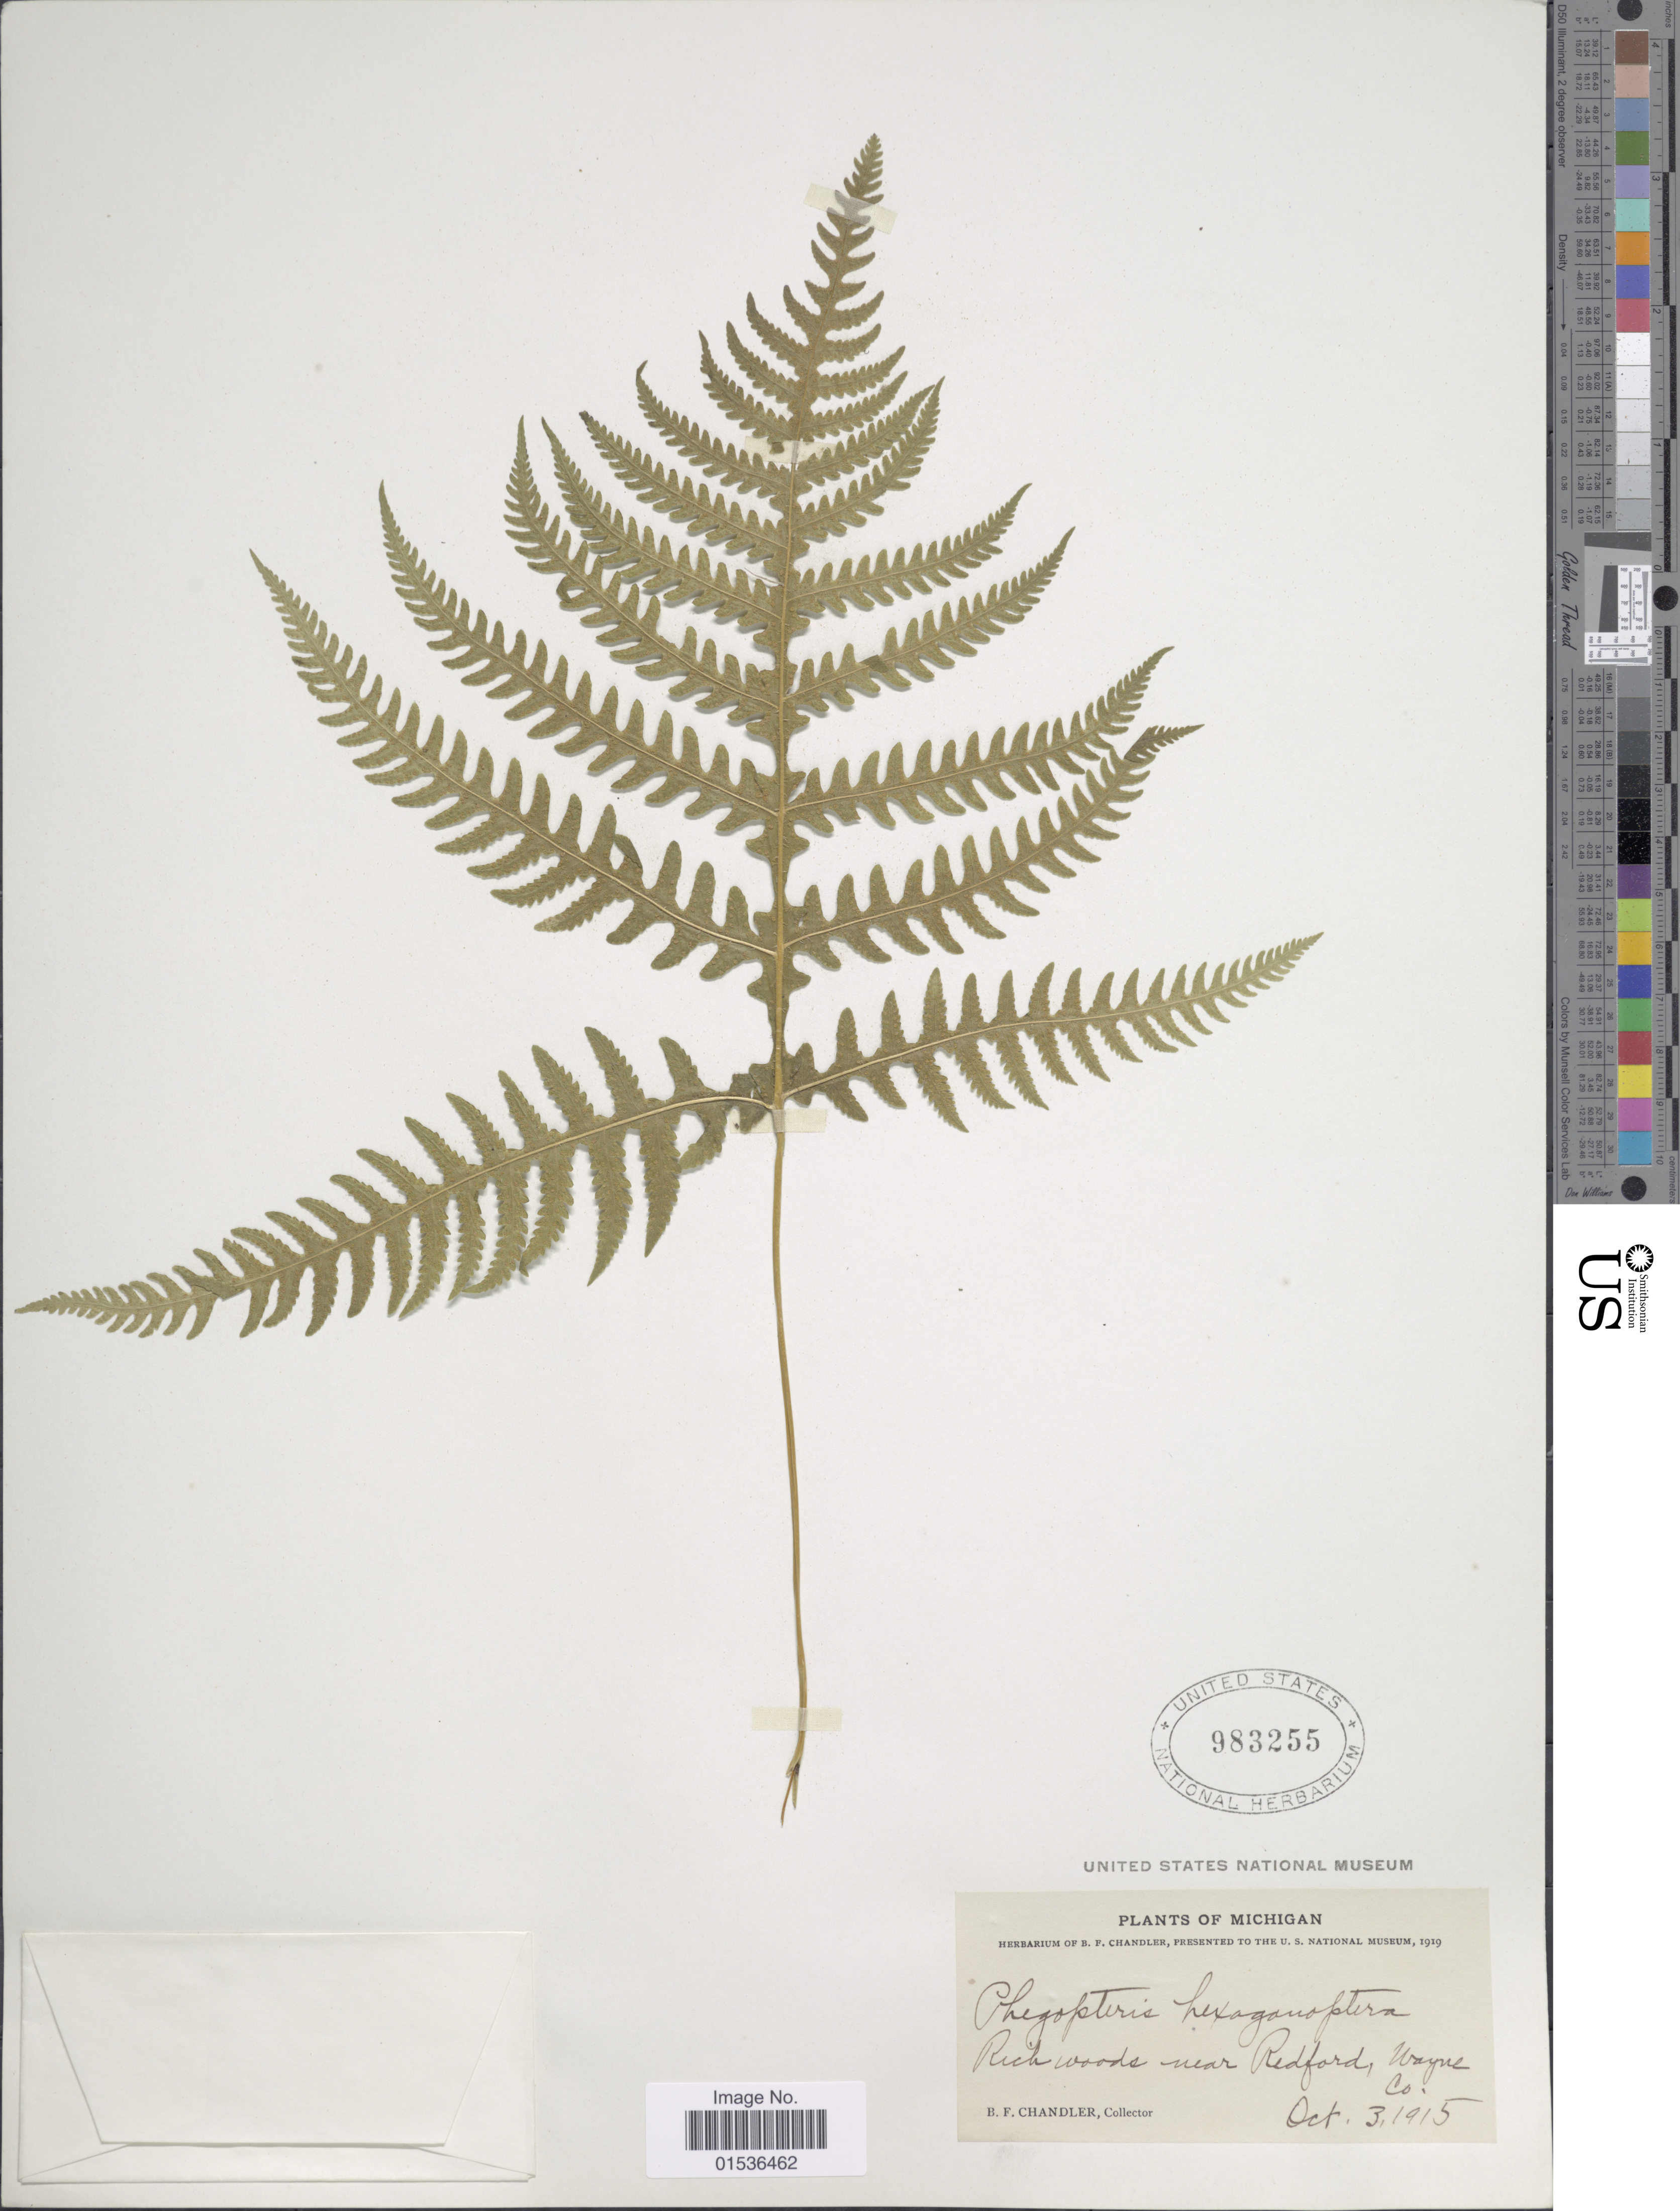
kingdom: Plantae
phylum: Tracheophyta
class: Polypodiopsida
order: Polypodiales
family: Thelypteridaceae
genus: Phegopteris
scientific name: Phegopteris hexagonoptera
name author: (Michx.) Fée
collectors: B. F. Chandler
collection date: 1915-10-03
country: United States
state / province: Michigan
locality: Michigan, Rich woods near Redford, Wayne Co.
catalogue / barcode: US 983255